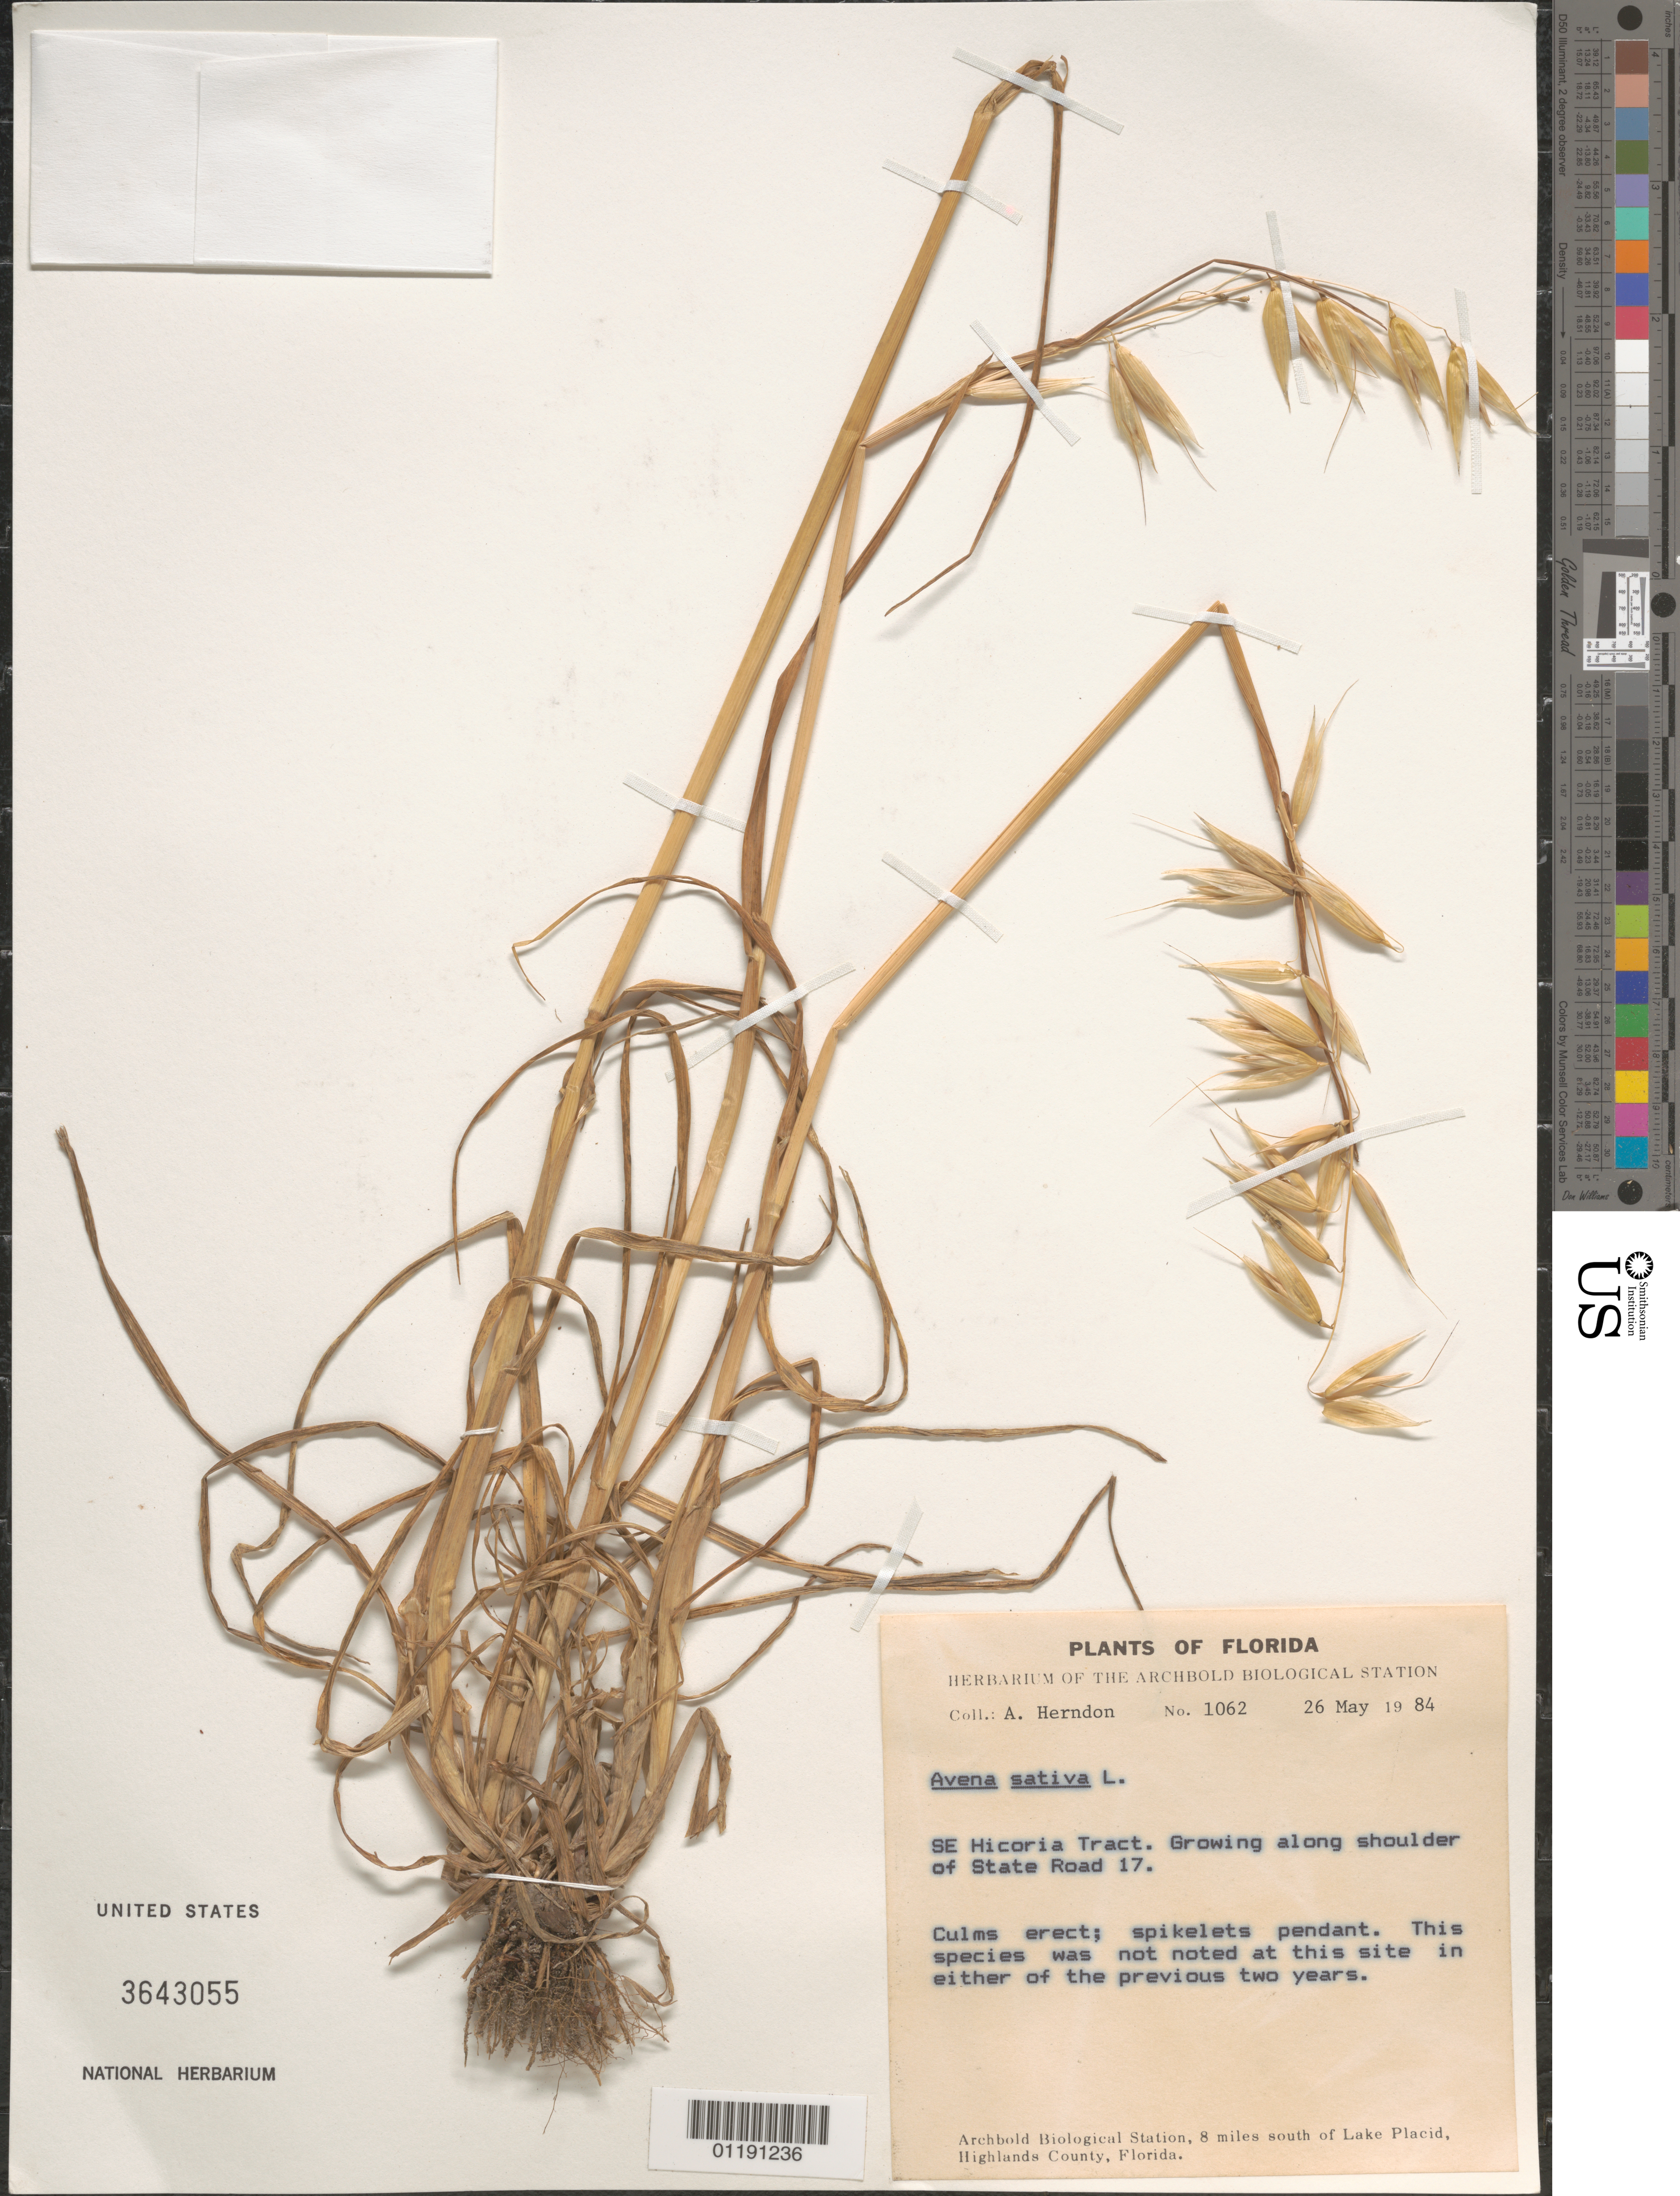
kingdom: Plantae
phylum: Tracheophyta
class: Liliopsida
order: Poales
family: Poaceae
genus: Avena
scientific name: Avena sativa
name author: L.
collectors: A. Herndon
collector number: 1062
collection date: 1984-05-26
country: United States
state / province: Florida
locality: SE Hicoria Tracts. Growing along shoulder of State Road 17.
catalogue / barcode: US 3643055